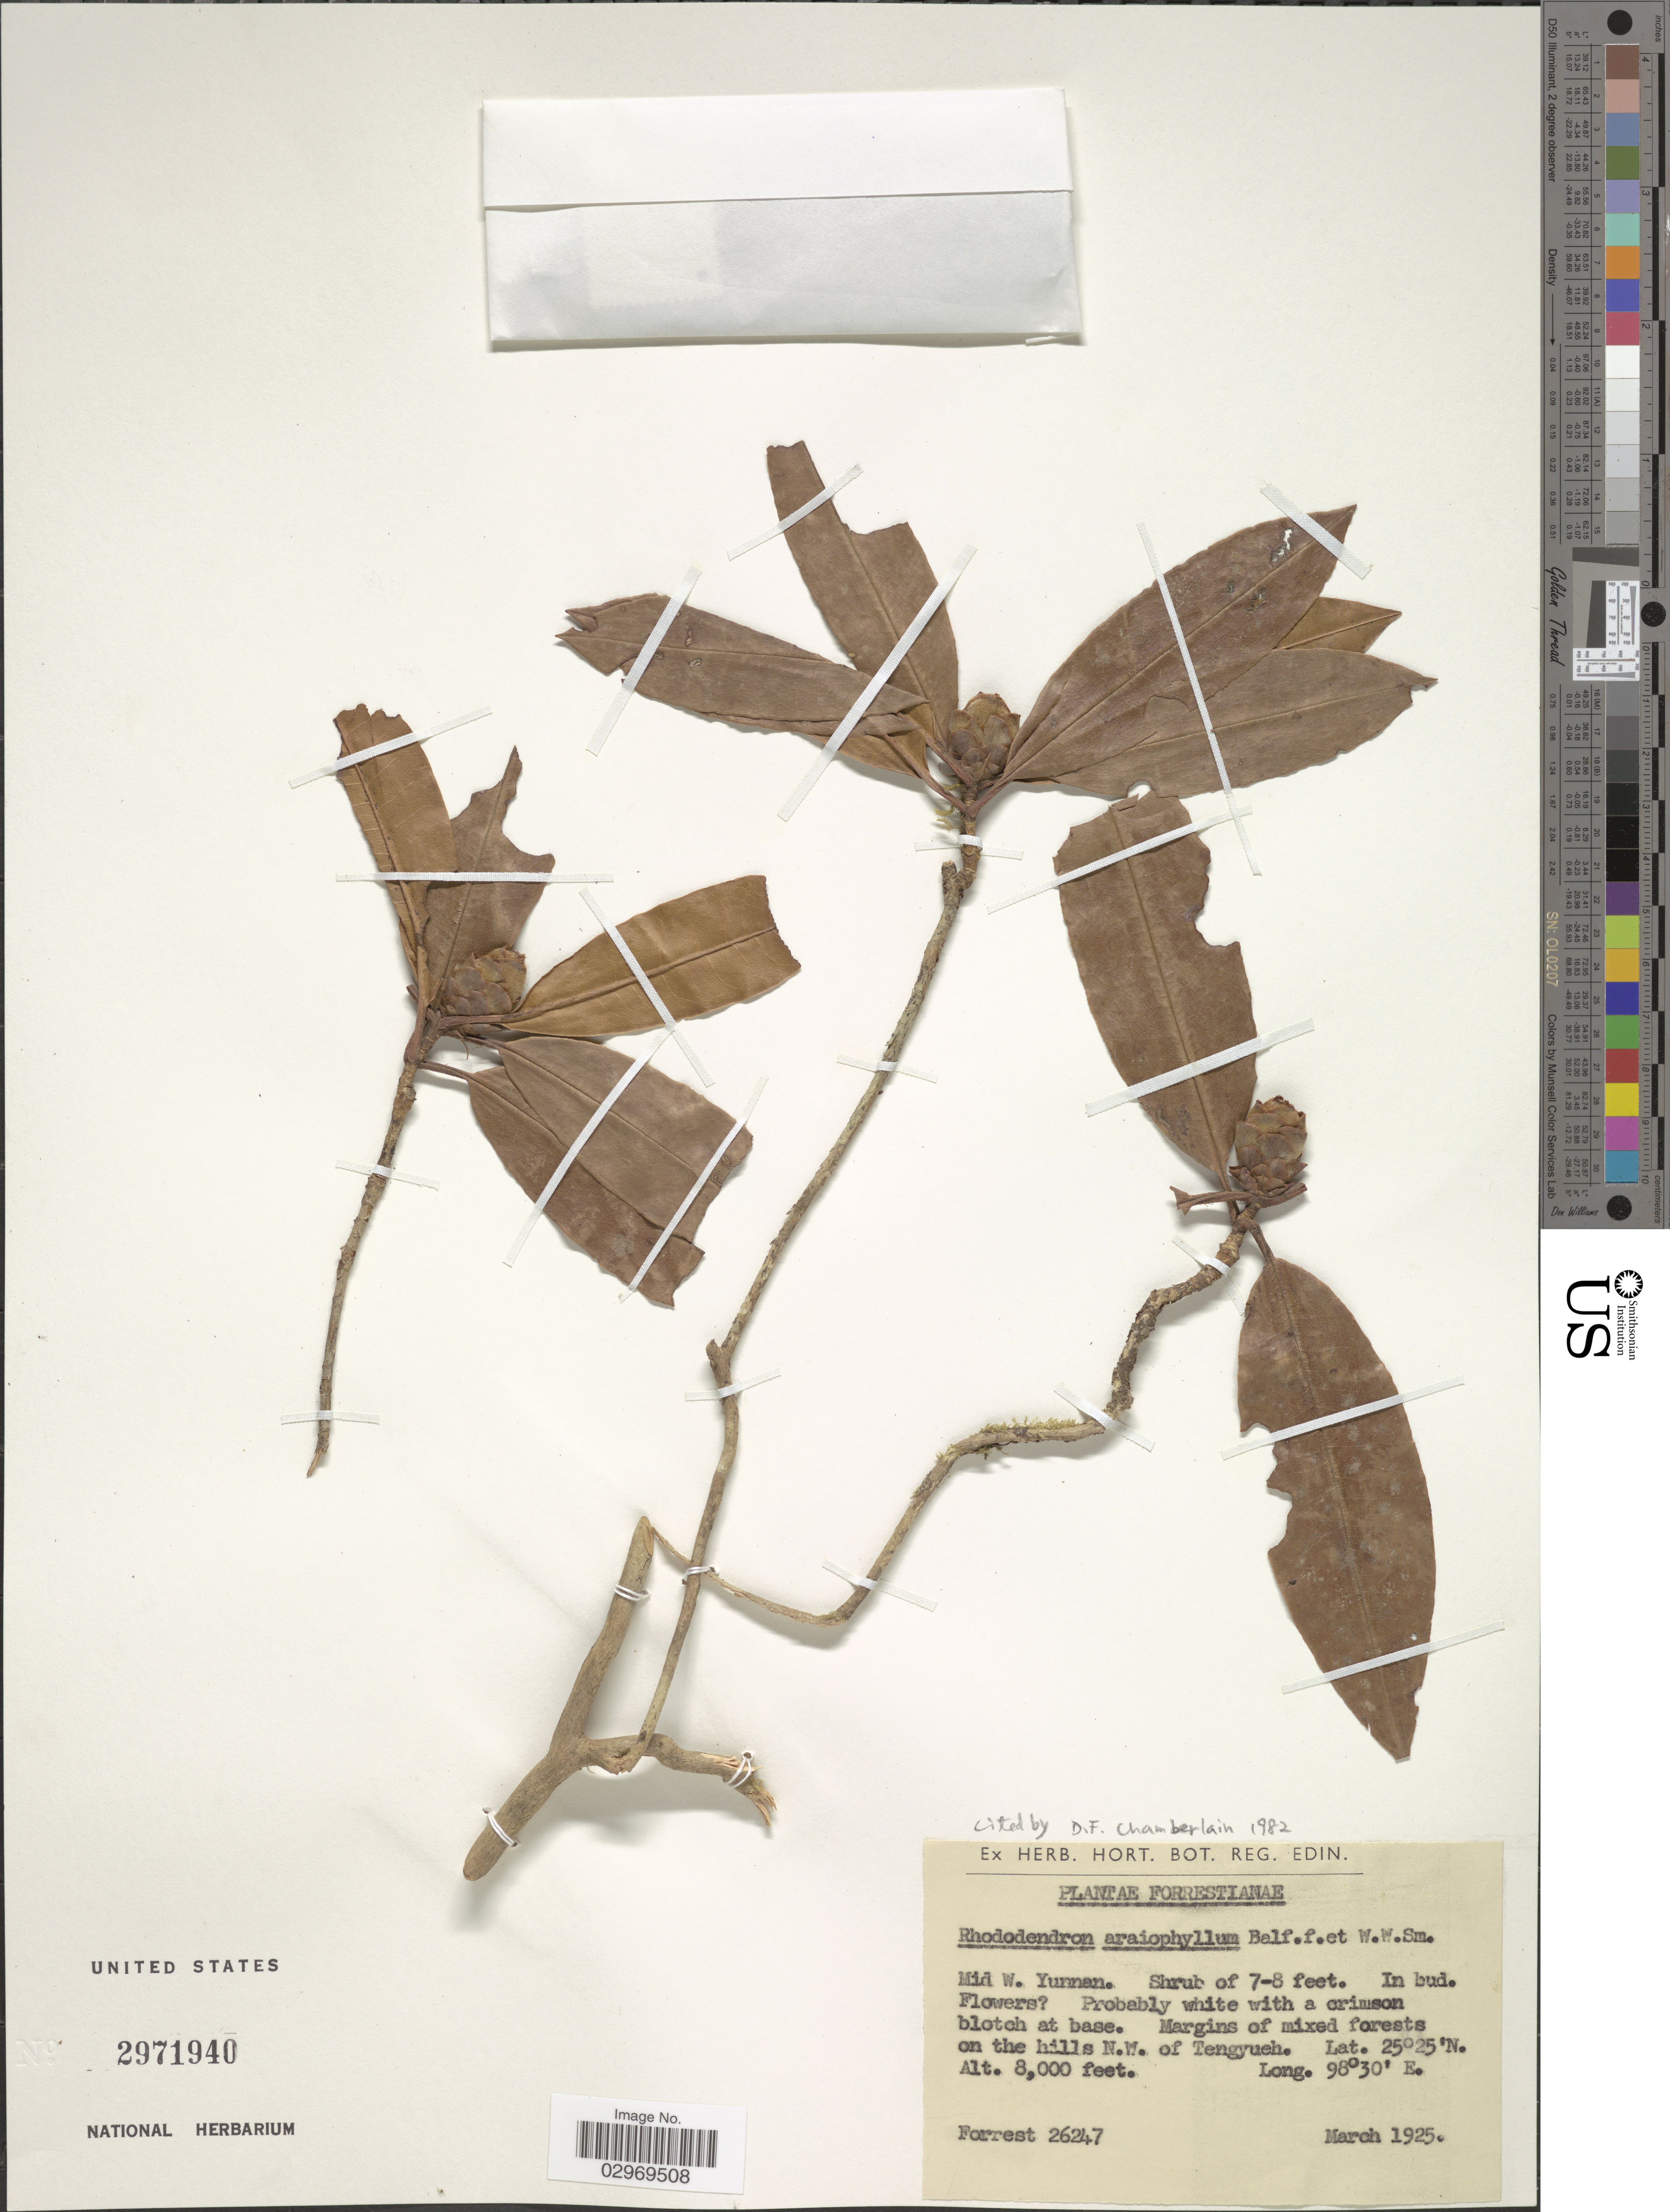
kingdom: Plantae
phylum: Tracheophyta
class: Magnoliopsida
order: Ericales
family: Ericaceae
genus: Rhododendron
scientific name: Rhododendron araiophyllum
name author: Balf. f. & W.W. Sm.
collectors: -. Forrest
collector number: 26247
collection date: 1925-03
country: China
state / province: Yunnan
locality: Mid W. Yunnan, Margins of mixed forests on the hills N.W. of Tengyueh.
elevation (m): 2438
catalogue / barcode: US 2971940